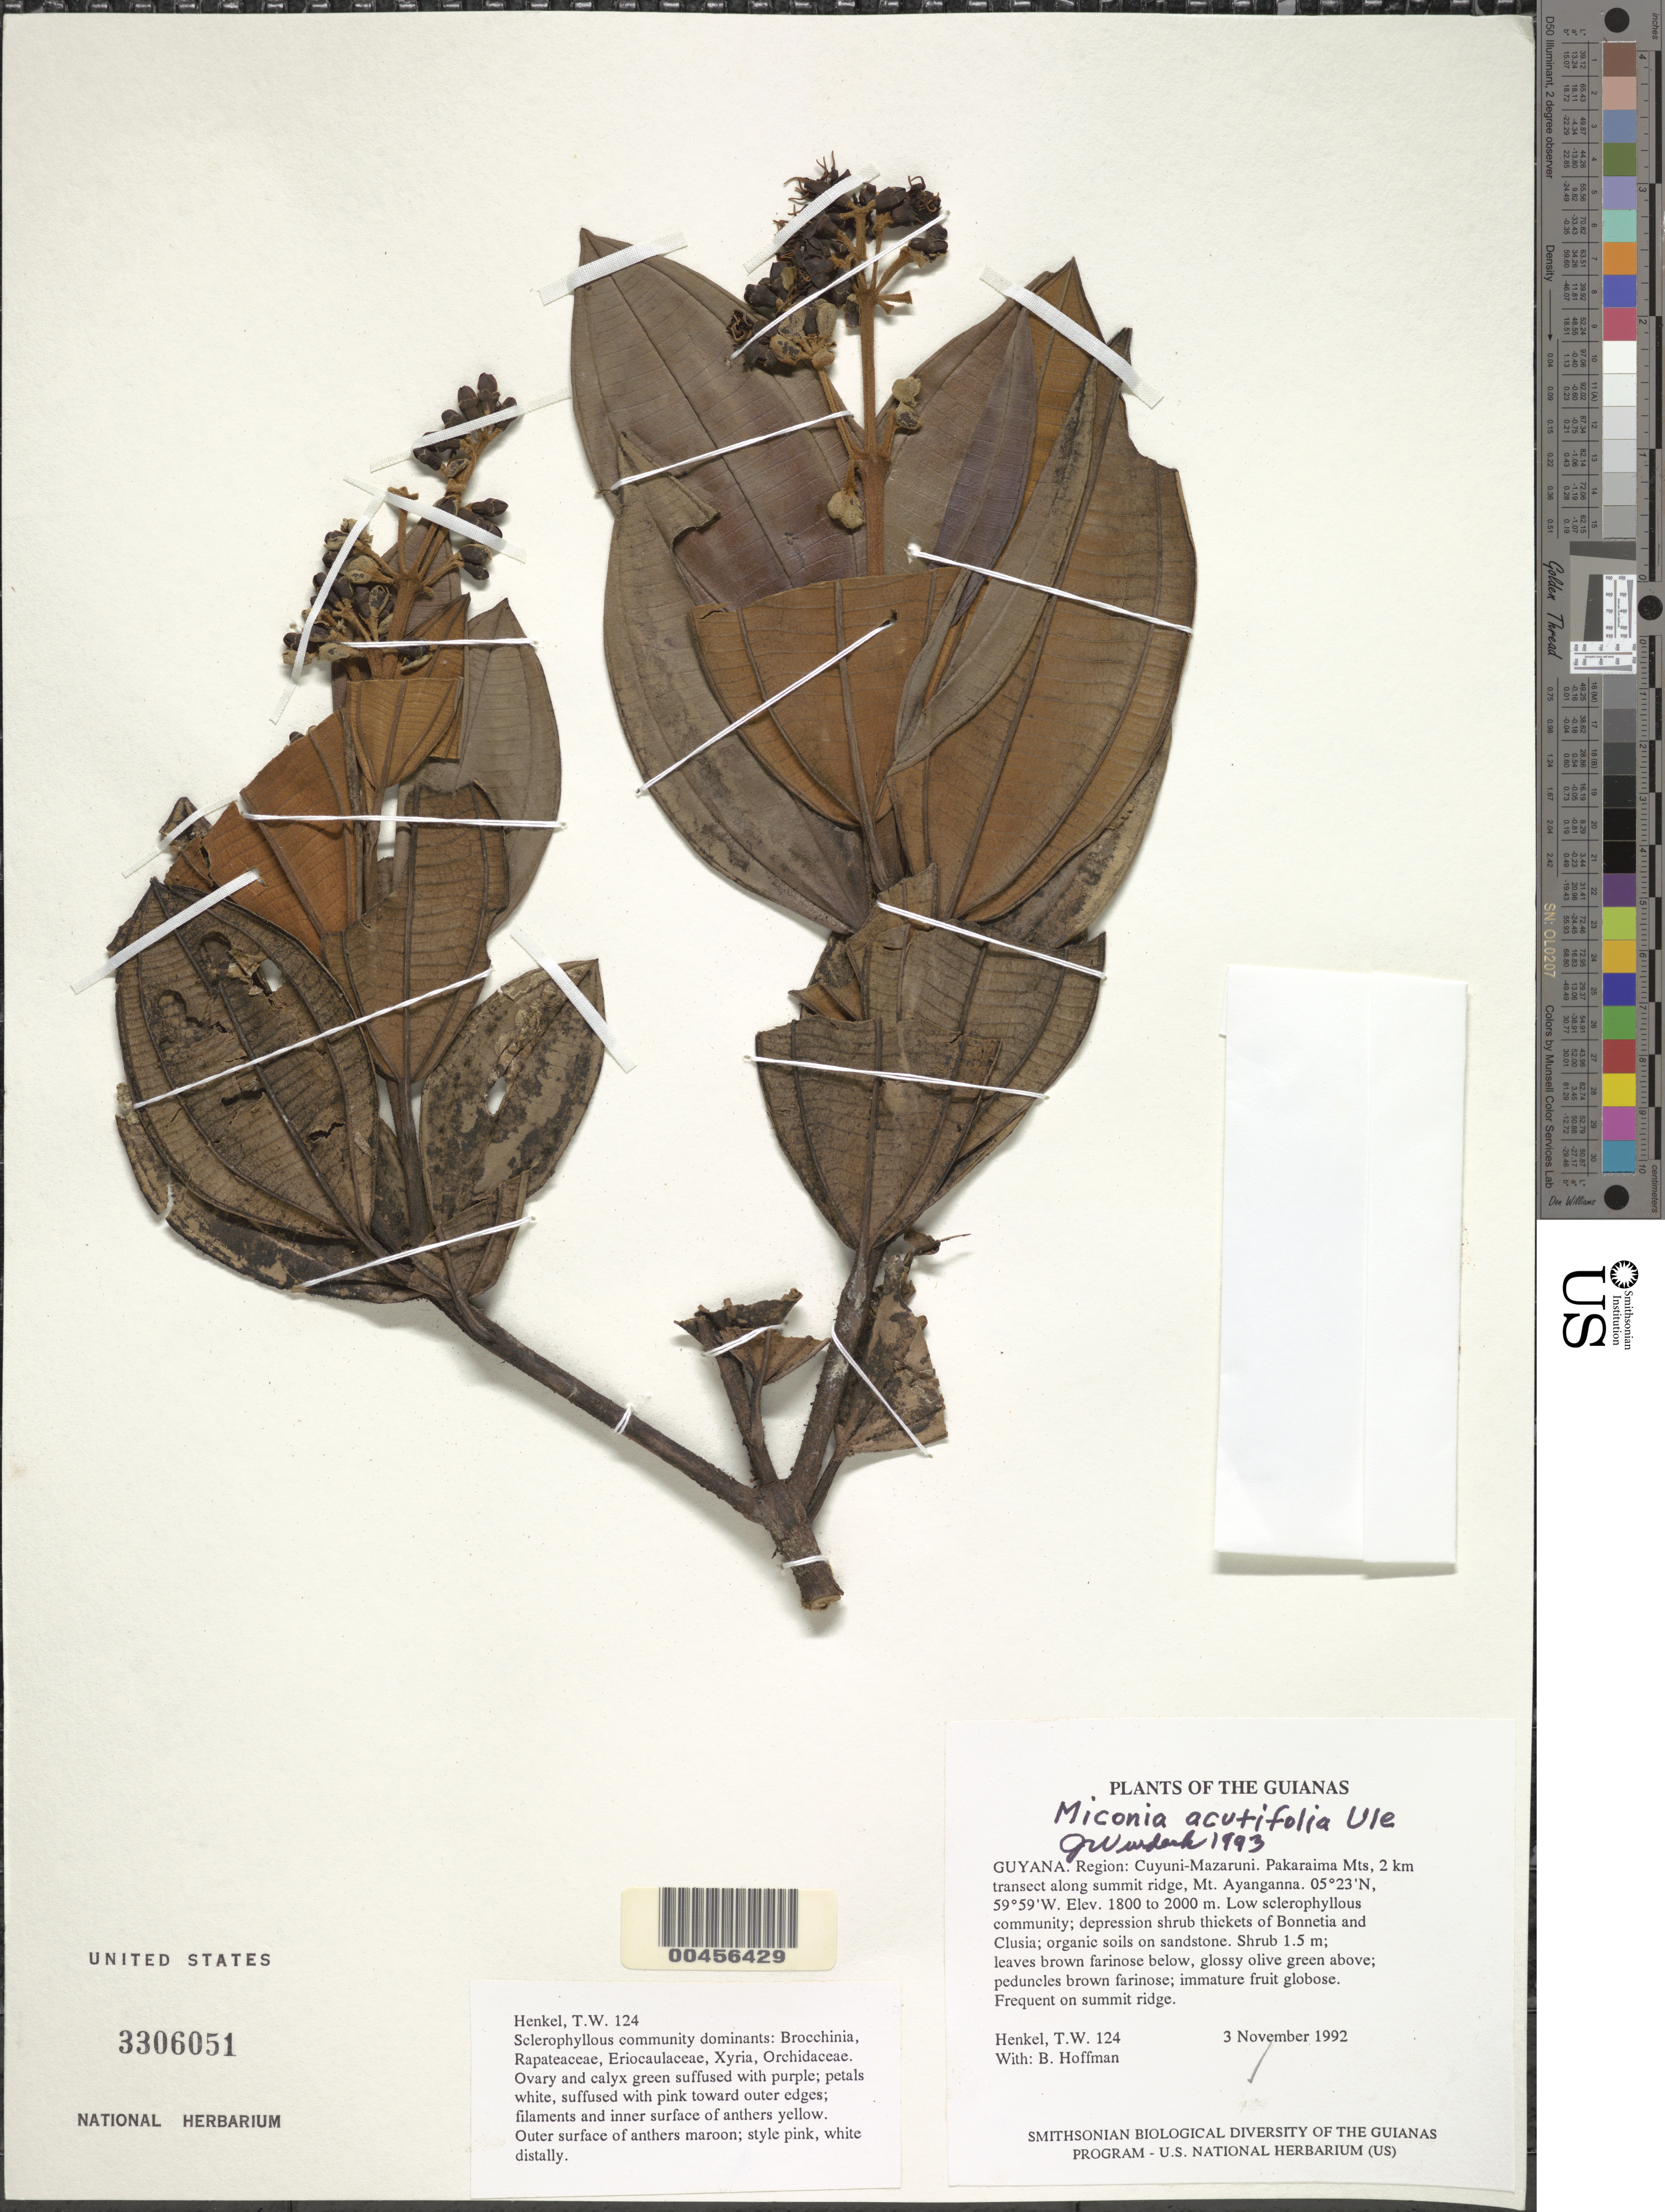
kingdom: Plantae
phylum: Tracheophyta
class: Magnoliopsida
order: Myrtales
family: Melastomataceae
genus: Miconia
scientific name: Miconia acutifolia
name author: Ule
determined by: Wurdack, John J., (US), US (UNITED STATES)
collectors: T. Henkel & B. Hoffman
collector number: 124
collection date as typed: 3 November 1992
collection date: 1992-11-03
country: Guyana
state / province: Cuyuni-Mazaruni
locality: Pakaraima Mts, 2 km transect along summit ridge, Mt. Ayanganna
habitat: Low sclerophyllous community; depression shrub thickets of Bonnetia and Clusia; organic soils on sandstone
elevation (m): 1800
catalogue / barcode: US 3306051